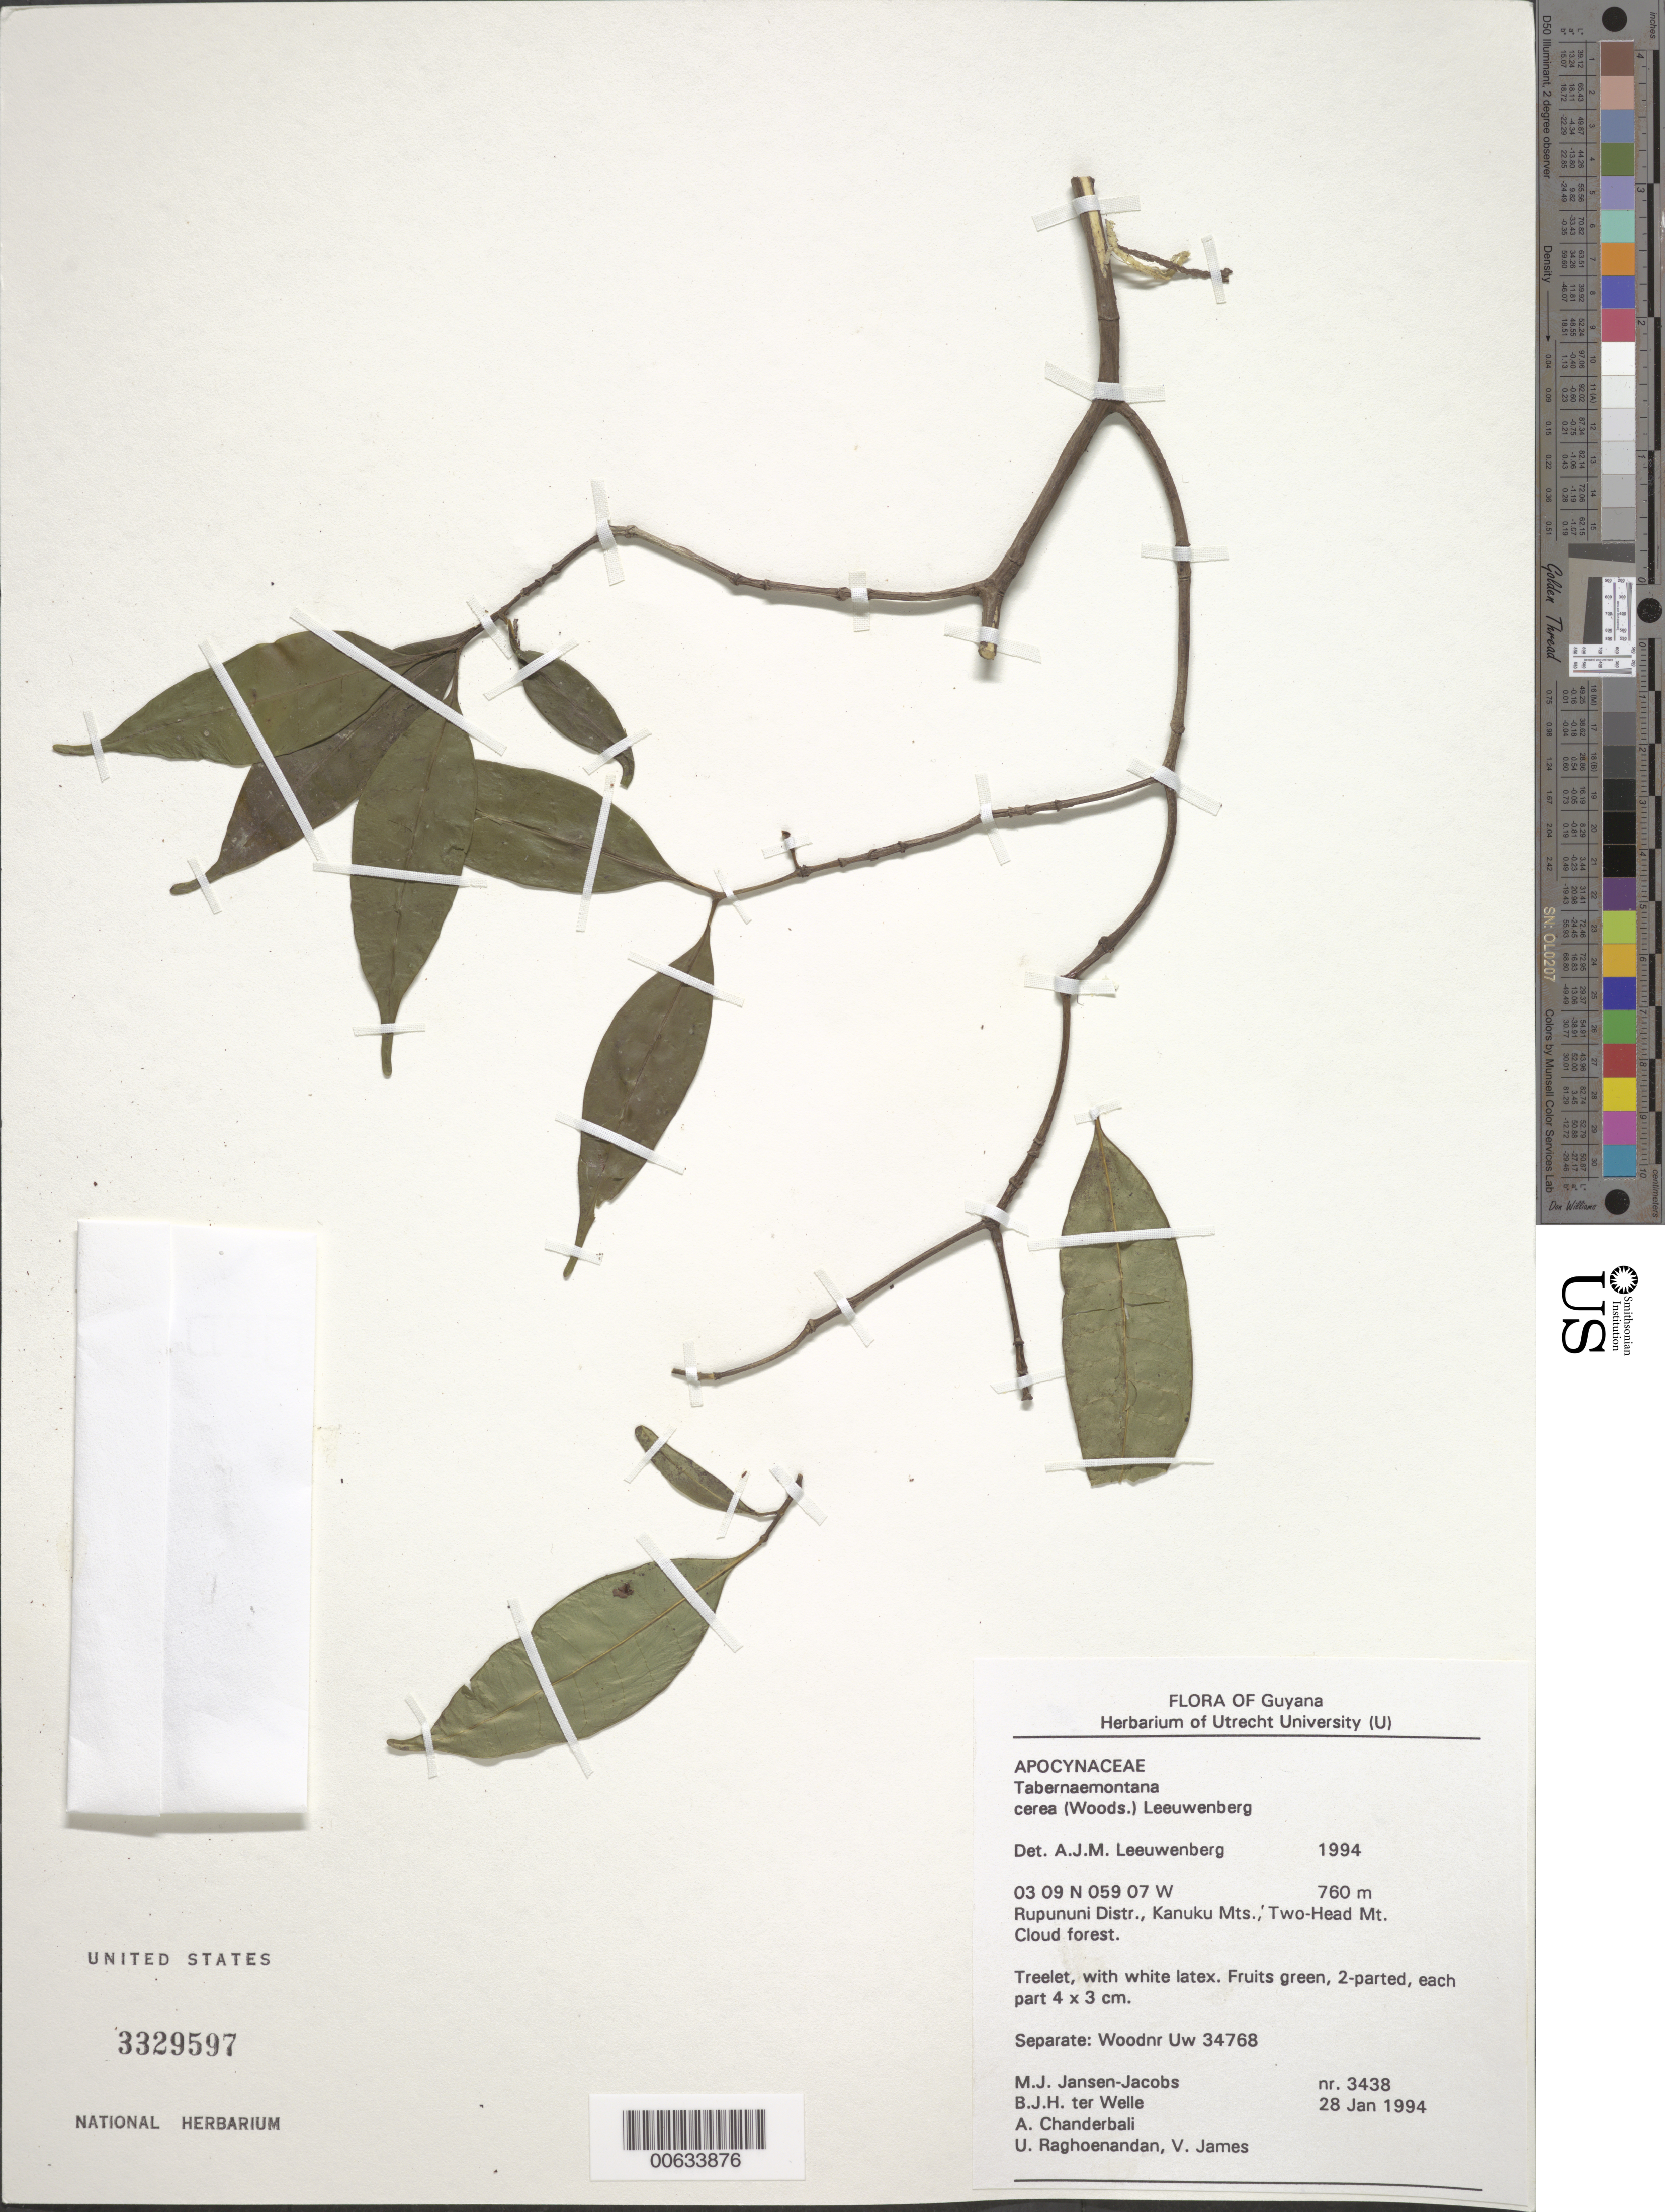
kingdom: Plantae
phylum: Tracheophyta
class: Magnoliopsida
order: Gentianales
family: Apocynaceae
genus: Tabernaemontana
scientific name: Tabernaemontana cerea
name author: (Woodson) Leewenberg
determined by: Leeuwenberg, A. J. M.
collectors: M. J. Jansen-Jacobs, B. Welle, A. S. Chanderbali, U. Raghoenandan & V. James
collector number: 3438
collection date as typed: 28-Jan-94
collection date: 1994-01-28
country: Guyana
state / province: U. Takutu-U. Essequibo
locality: Two-Head Mt., Kanuku Mts.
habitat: Cloud forest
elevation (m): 760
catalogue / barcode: US 3329597